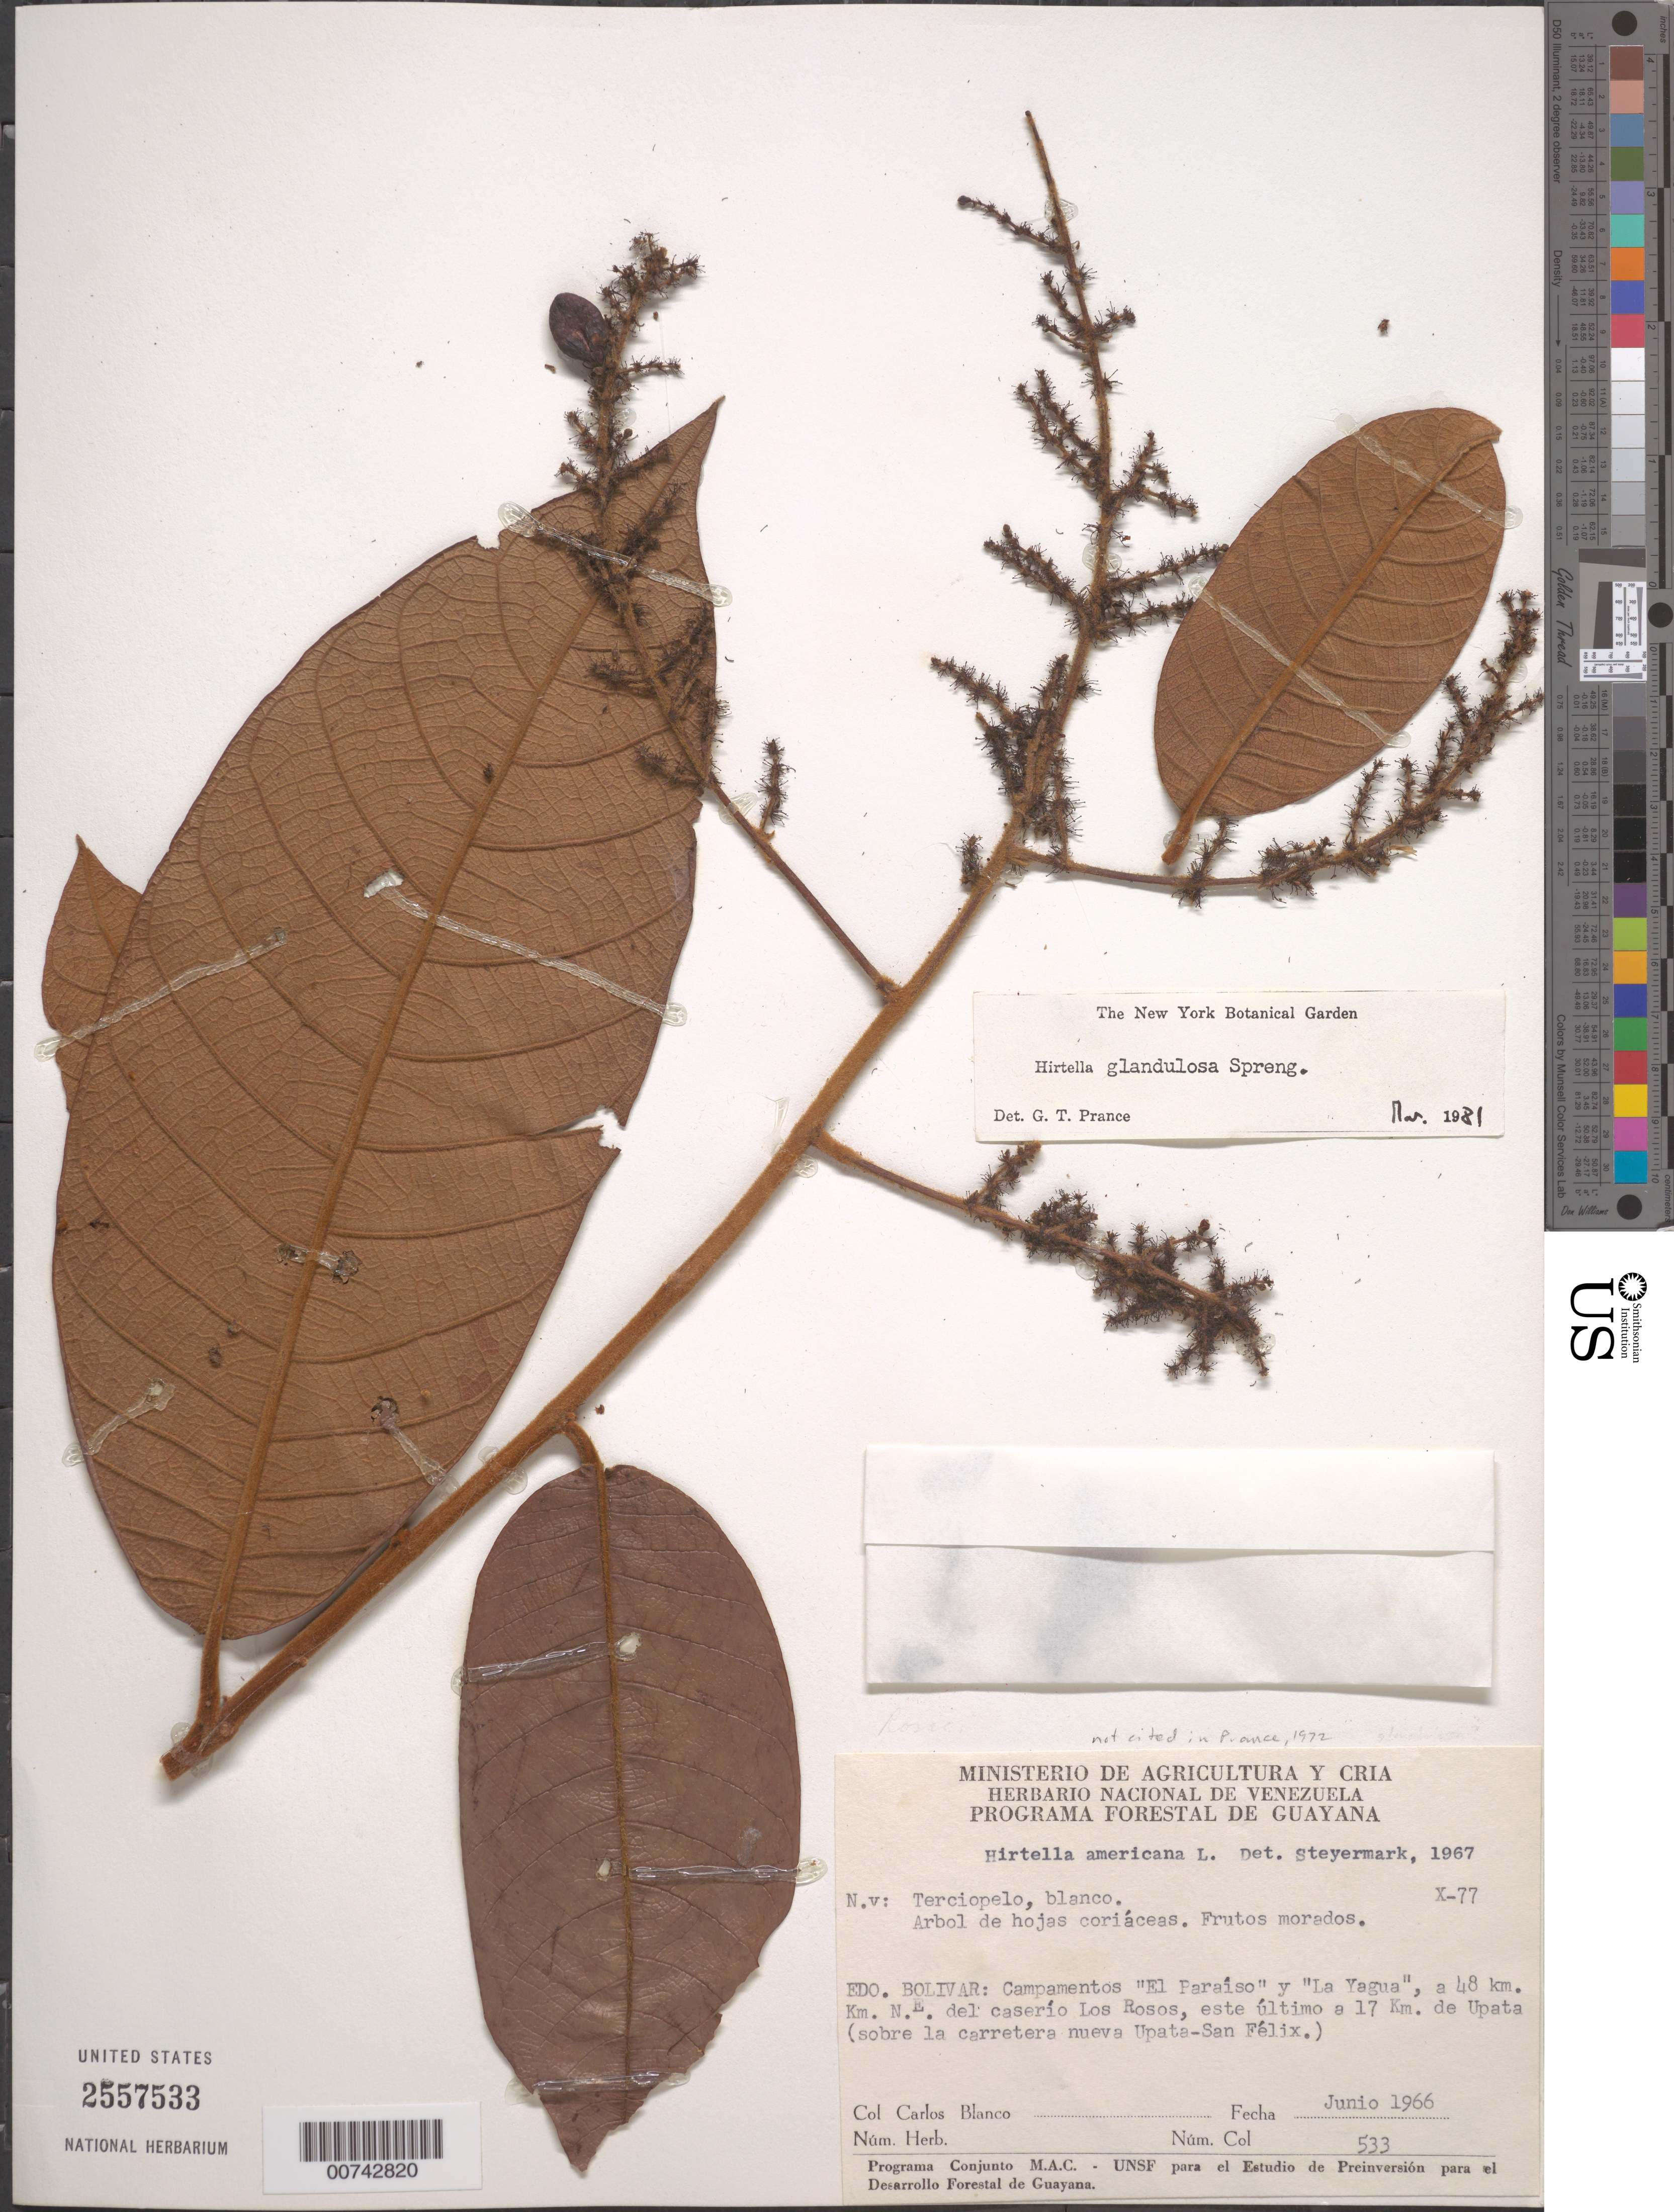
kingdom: Plantae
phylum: Tracheophyta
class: Magnoliopsida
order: Malpighiales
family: Chrysobalanaceae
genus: Hirtella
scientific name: Hirtella glandulosa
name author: Spreng.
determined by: Prance, G. T.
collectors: C. A. Blanco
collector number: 533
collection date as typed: Jun-66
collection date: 1966-06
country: Venezuela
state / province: Bolívar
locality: Campamentos "El Paraiso" y "La Yagua", 48 km NE del caserío Los Rosos, 17 km E de Upata (sobre la carretera neuva Upata-San Felix)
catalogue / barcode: US 2557533